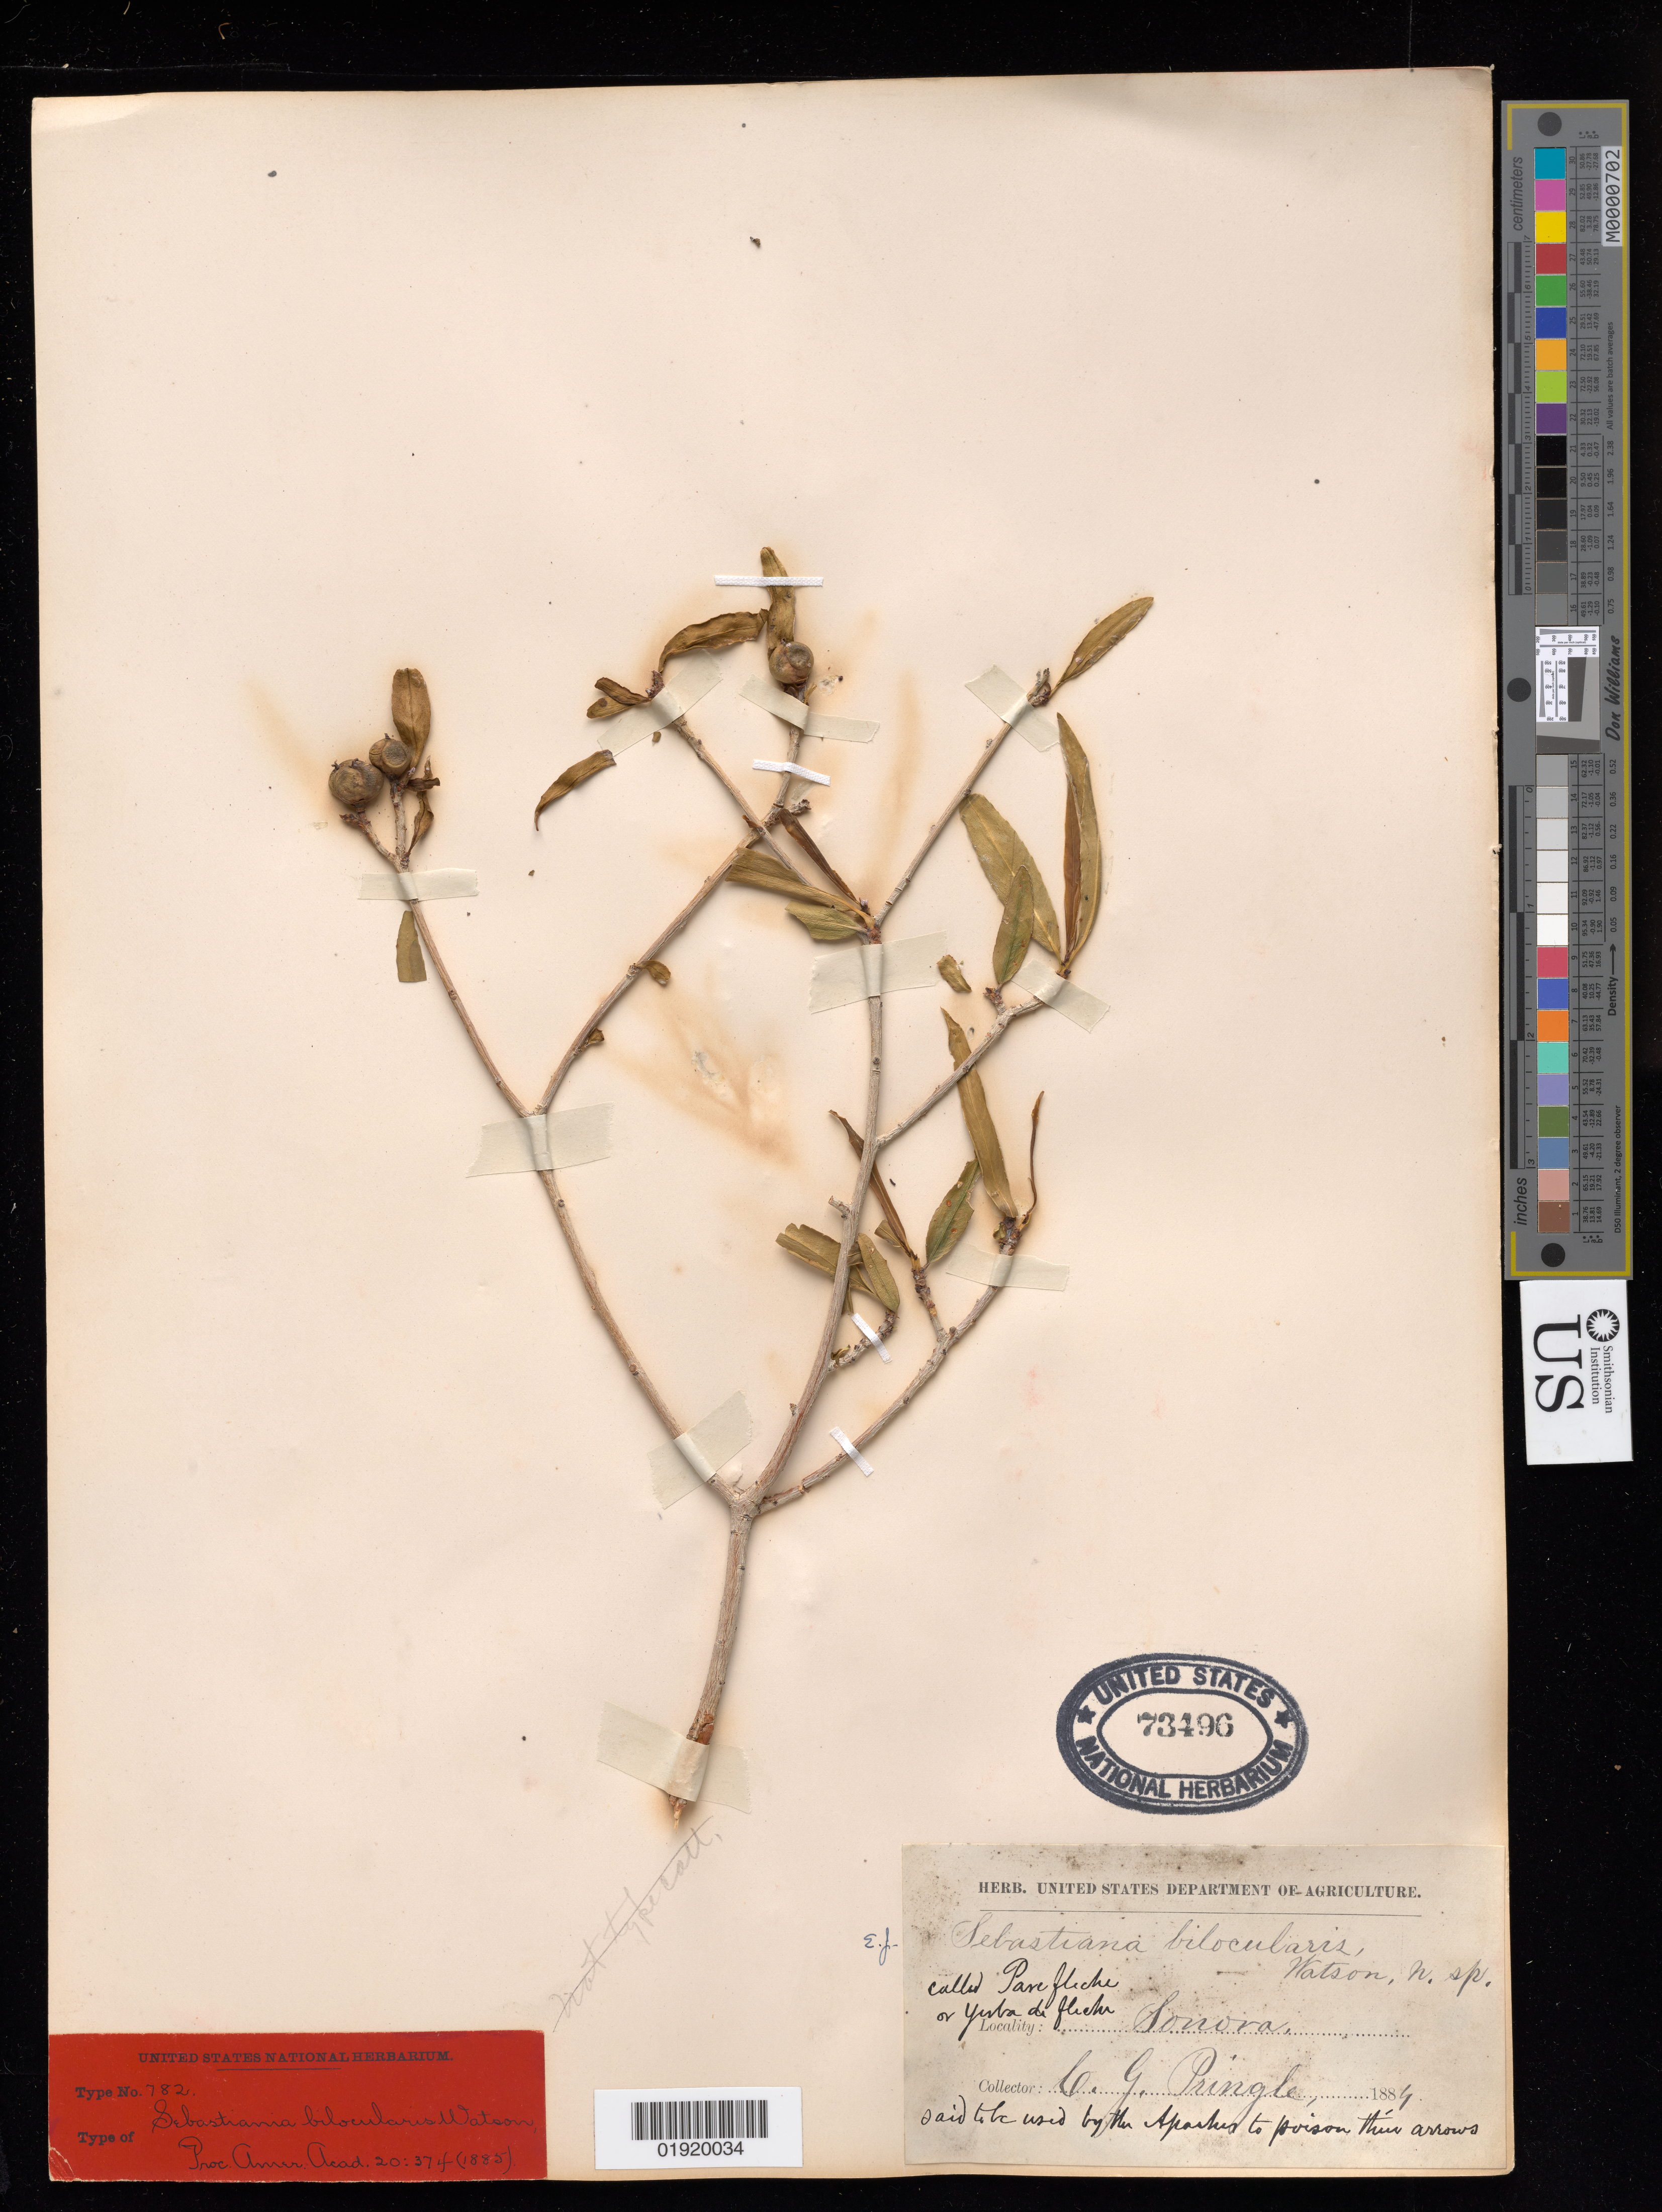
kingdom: Plantae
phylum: Tracheophyta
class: Magnoliopsida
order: Malpighiales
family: Euphorbiaceae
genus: Sebastiania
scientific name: Sebastiania bilocularis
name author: S. Watson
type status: Isolectotype; Isosyntype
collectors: C. G. Pringle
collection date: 1884-03-27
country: Mexico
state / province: Sonora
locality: By water courses, Northwestern mountains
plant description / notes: This appears to be a second sheet of USNH 73495 (albeit not annotated as such)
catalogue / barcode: US 73496